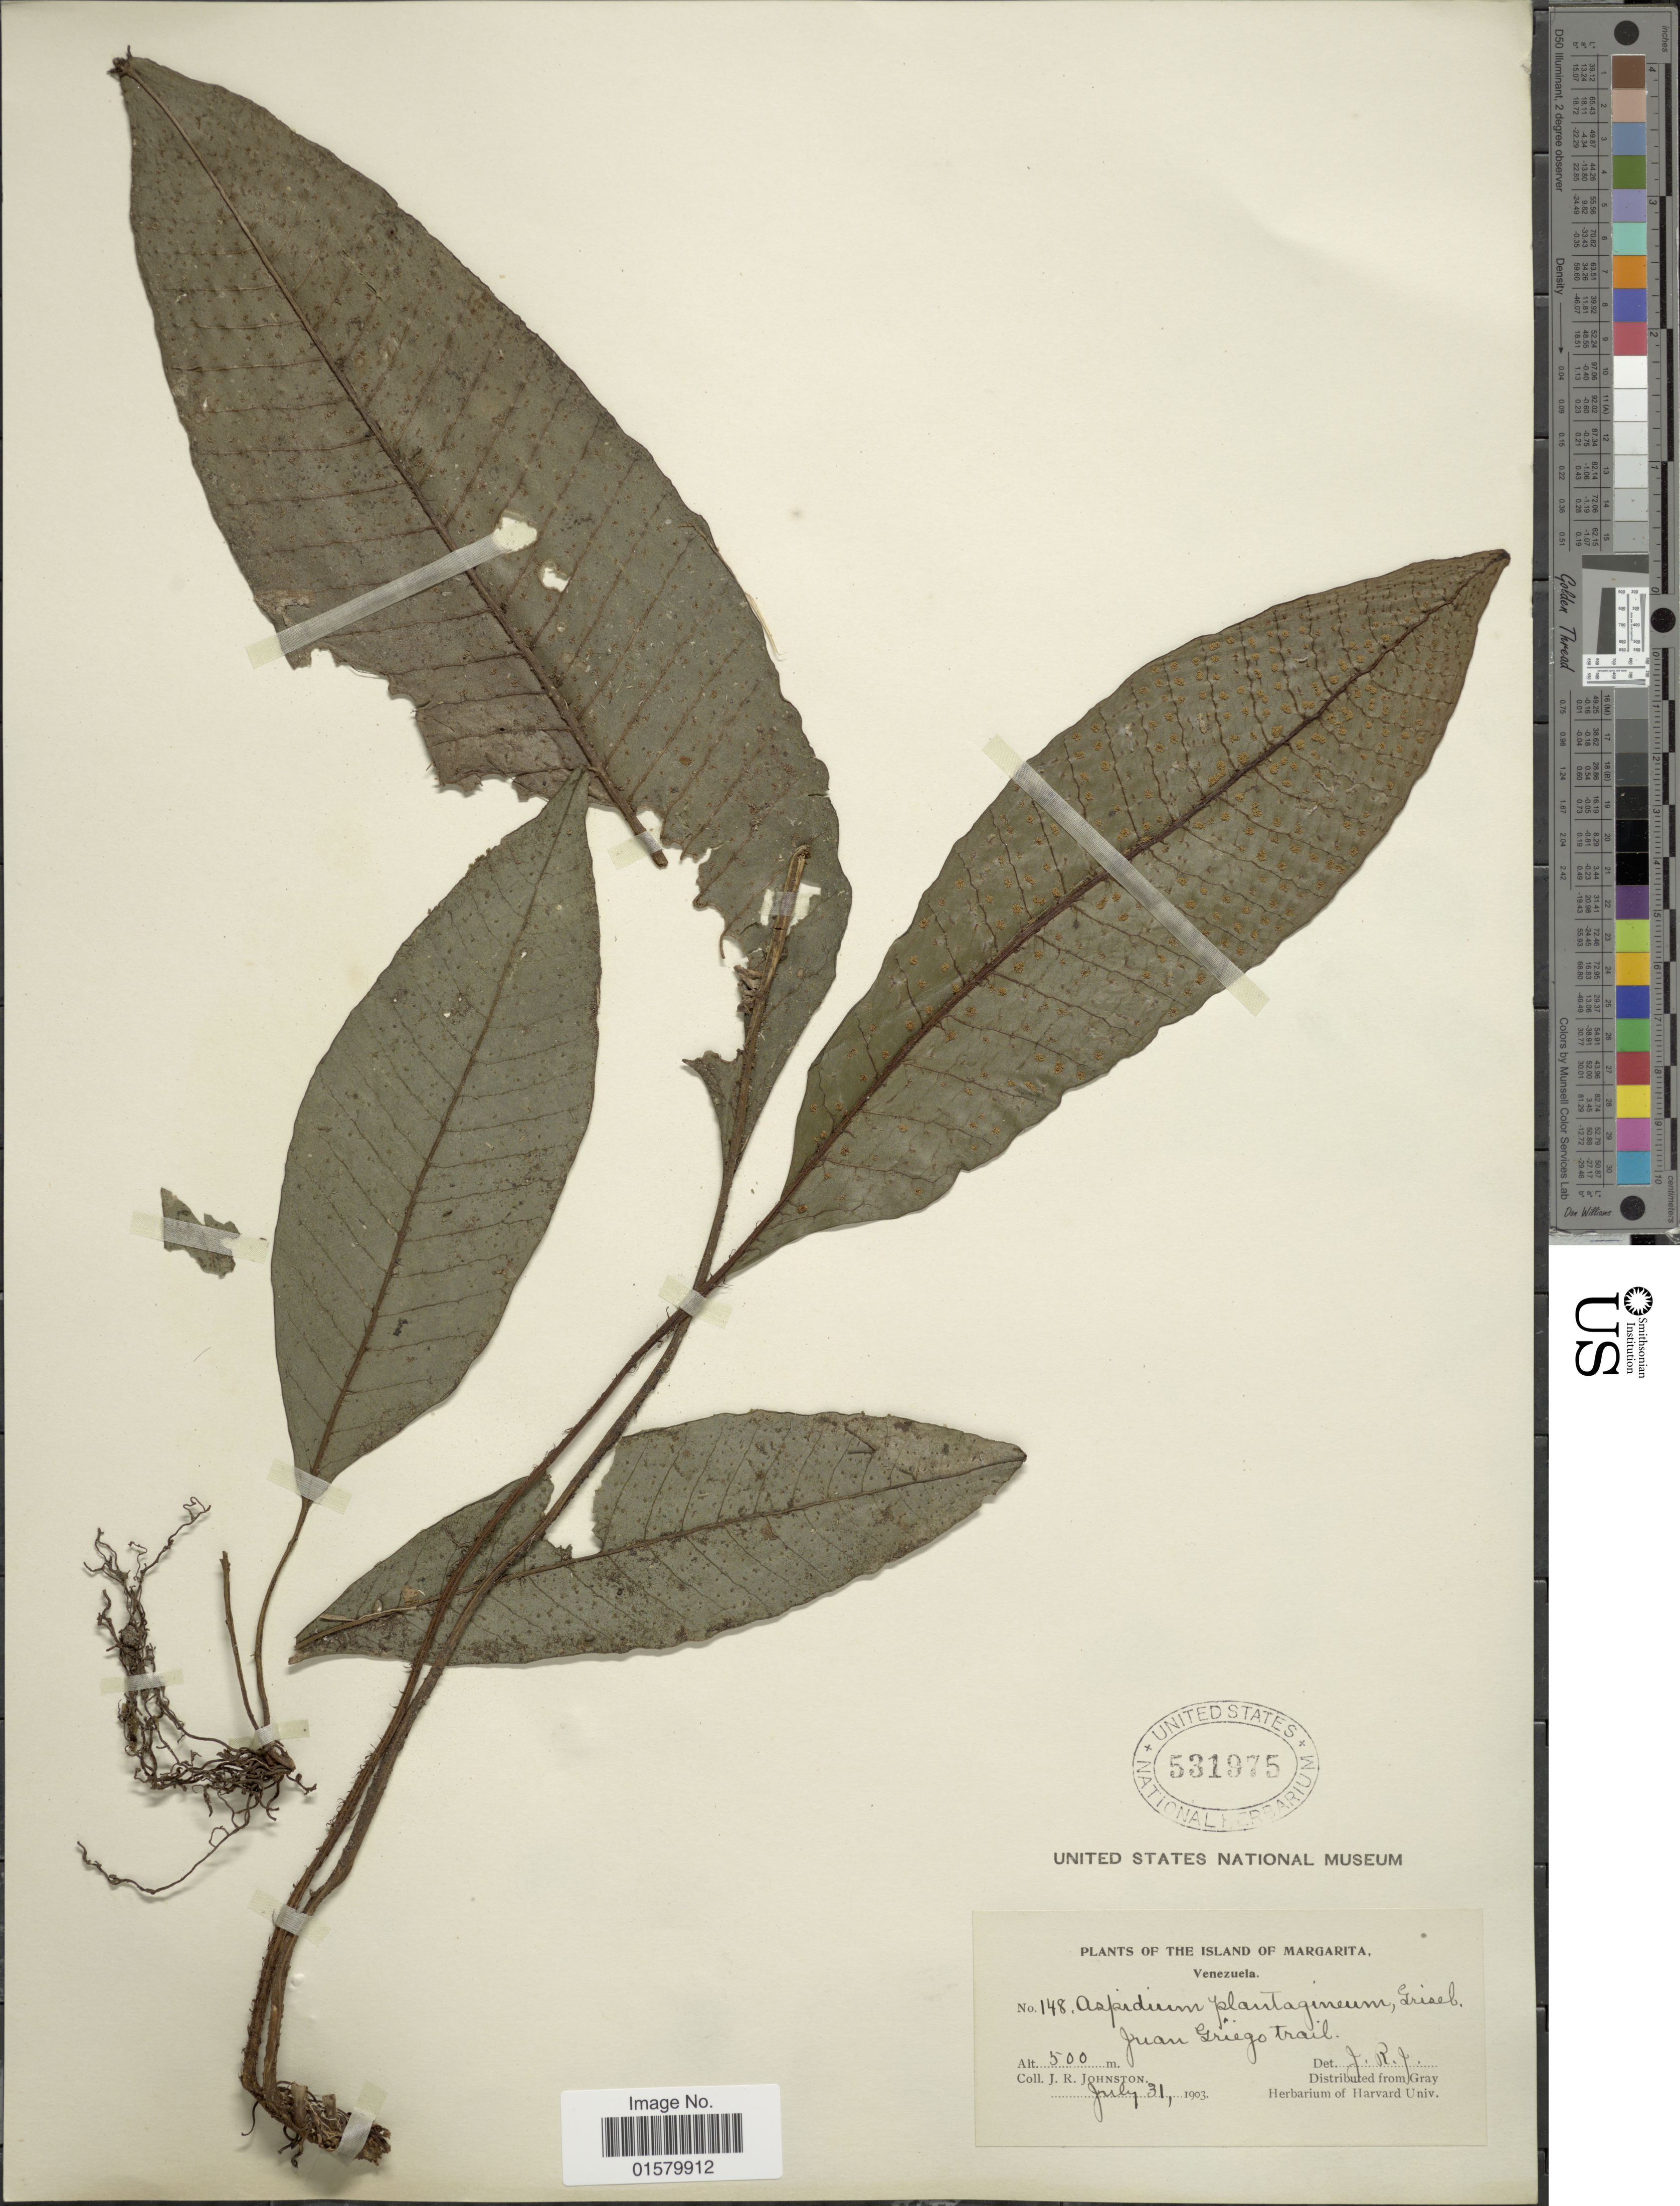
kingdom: Plantae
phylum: Tracheophyta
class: Polypodiopsida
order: Polypodiales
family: Tectariaceae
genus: Tectaria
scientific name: Tectaria plantaginea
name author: (Jacq.) Maxon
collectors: J. Johnston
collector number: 148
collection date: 1903-07-31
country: Venezuela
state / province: Nueva Esparta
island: Margarita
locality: Island of Margarita, Juan Griego Trail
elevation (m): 500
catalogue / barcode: US 531975